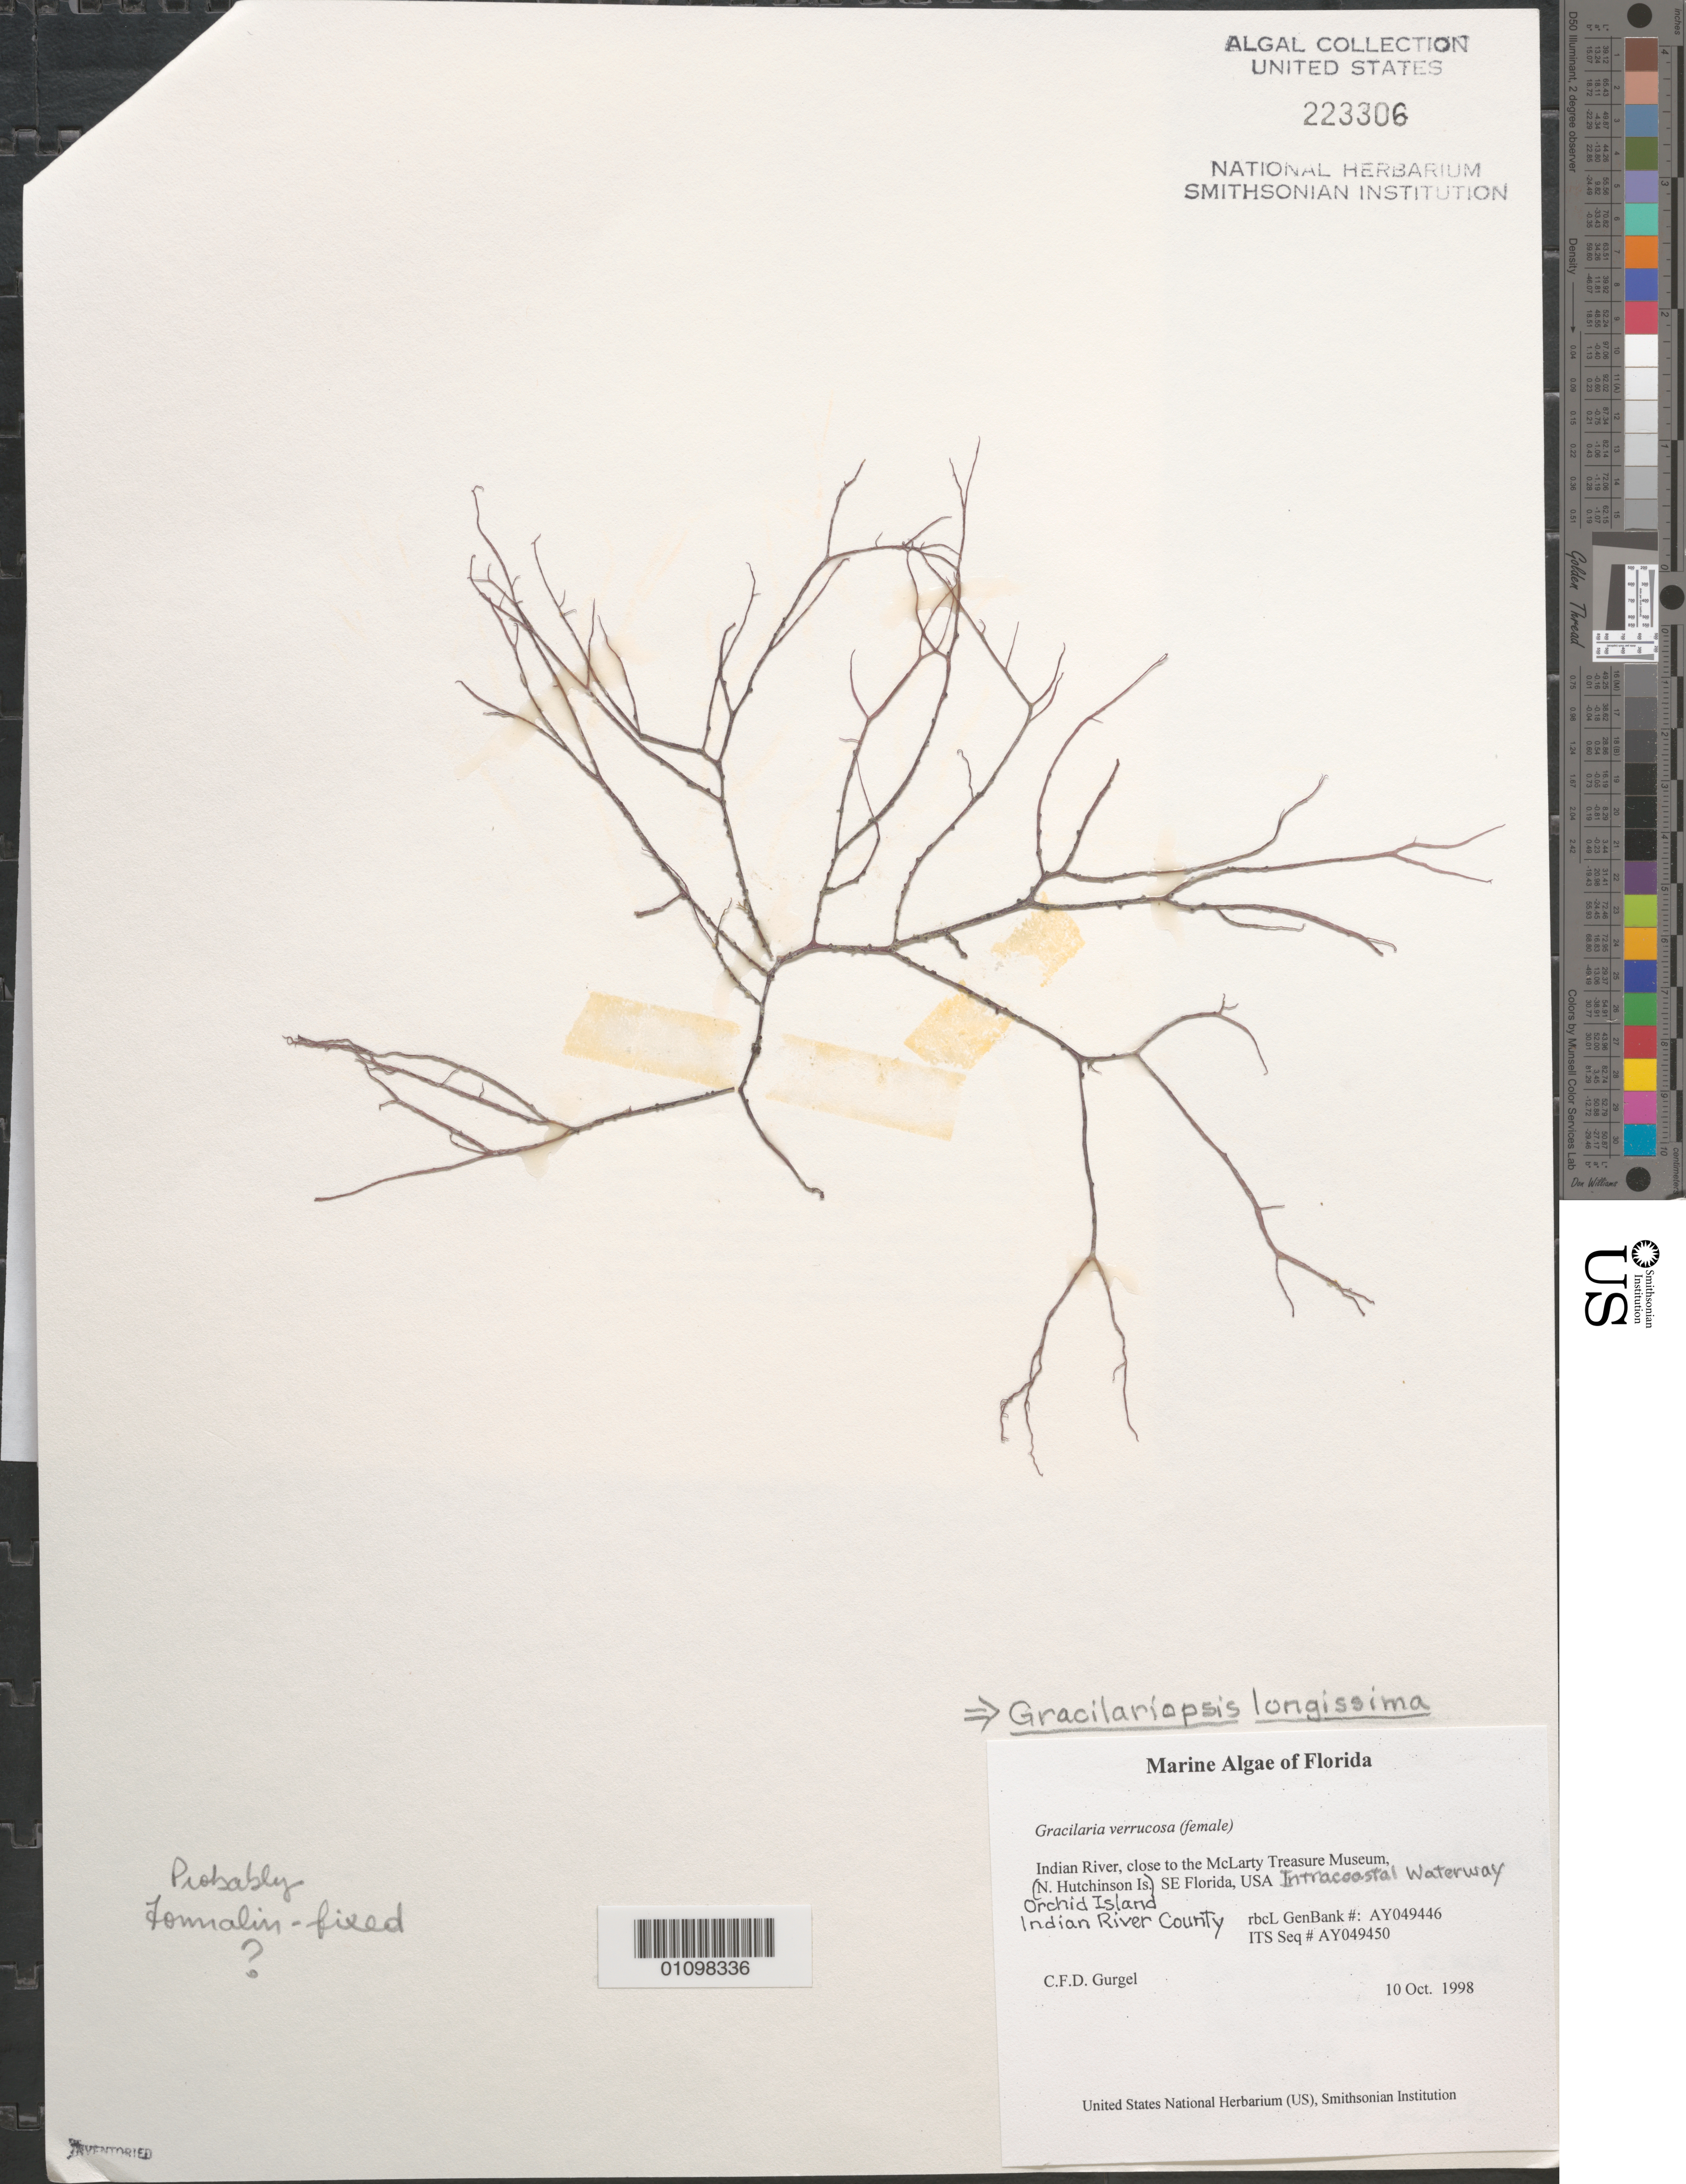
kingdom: Plantae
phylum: Rhodophyta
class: Florideophyceae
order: Gracilariales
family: Gracilariaceae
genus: Gracilariopsis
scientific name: Gracilariopsis longissima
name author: (S.G. Gmel.) Steentoft et al.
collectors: C. Gurgel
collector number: rbcL GenBank AY049446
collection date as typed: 10 Oct 1998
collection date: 1998-10-10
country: United States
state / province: Florida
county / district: Indian River County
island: Orchid Island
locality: IndianRiver, Intracoastal Waterway (I.C.W.), close to the McLarty Treasure Museum, Sebastian City area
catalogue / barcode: US 223306